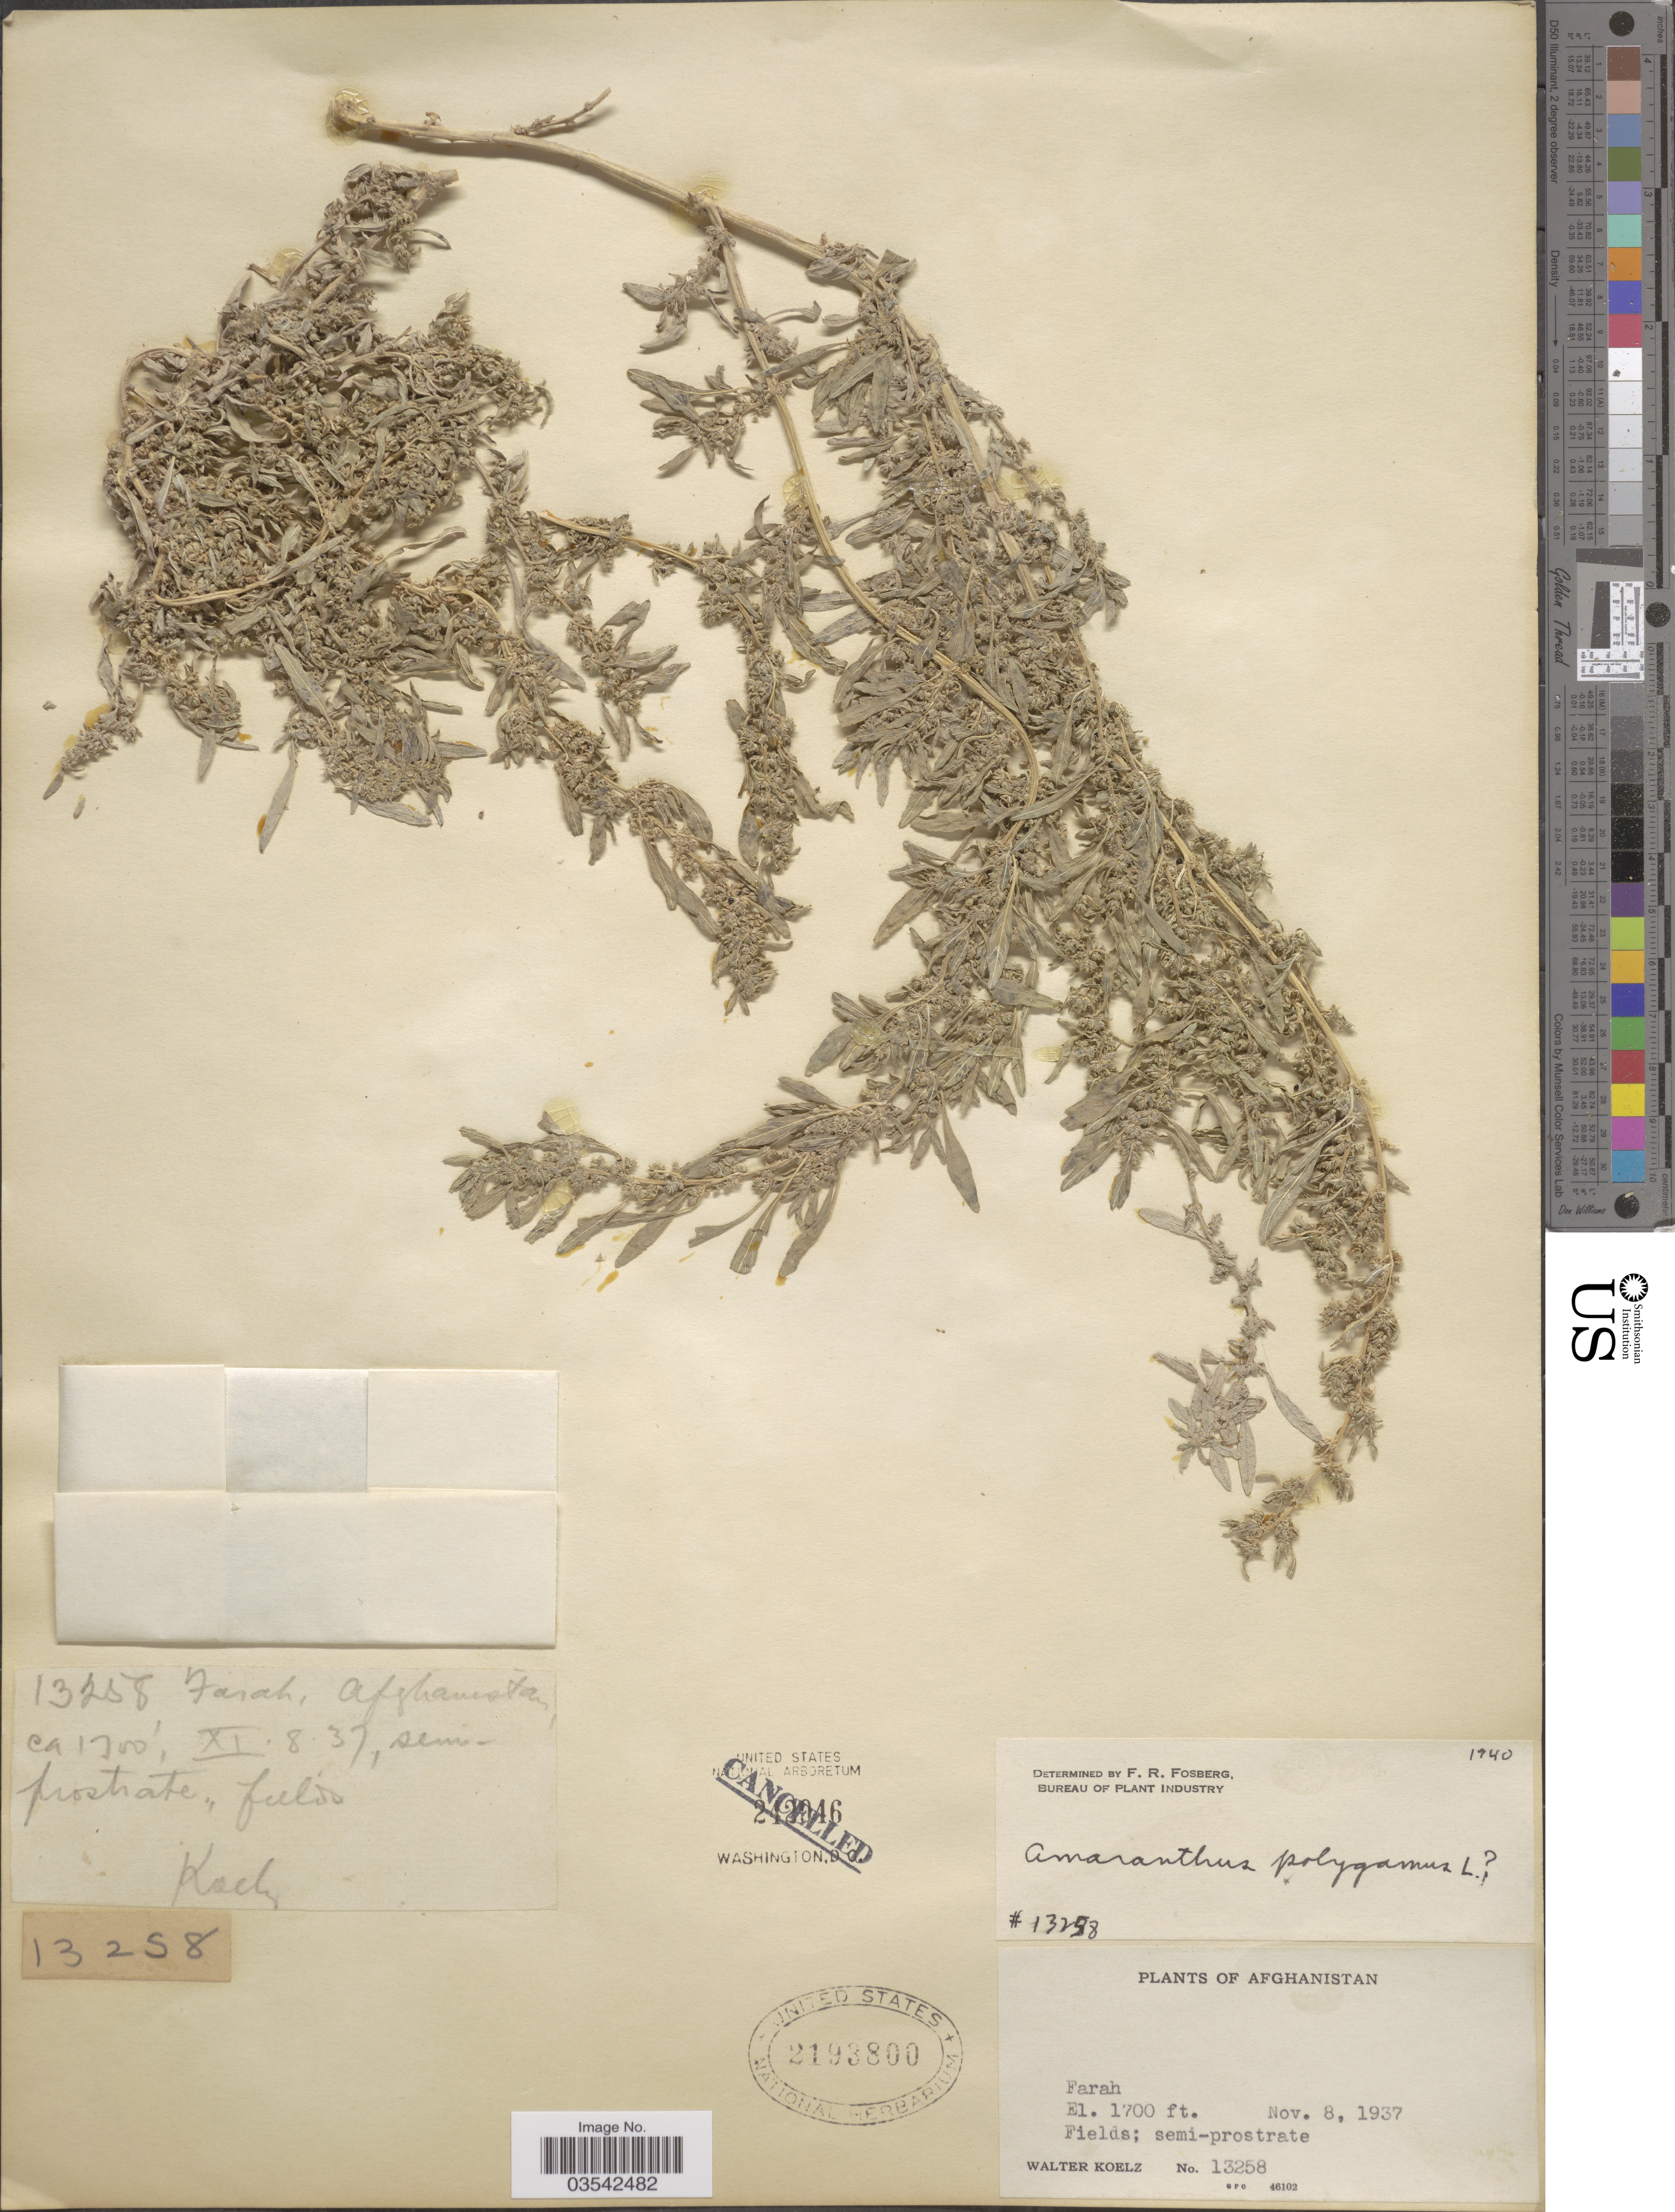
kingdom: Plantae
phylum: Tracheophyta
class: Magnoliopsida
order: Caryophyllales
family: Amaranthaceae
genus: Amaranthus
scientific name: Amaranthus polygamus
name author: L.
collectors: W. N. Koelz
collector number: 13258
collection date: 1937-11-08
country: Afghanistan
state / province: Farah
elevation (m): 518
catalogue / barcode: US 2193800